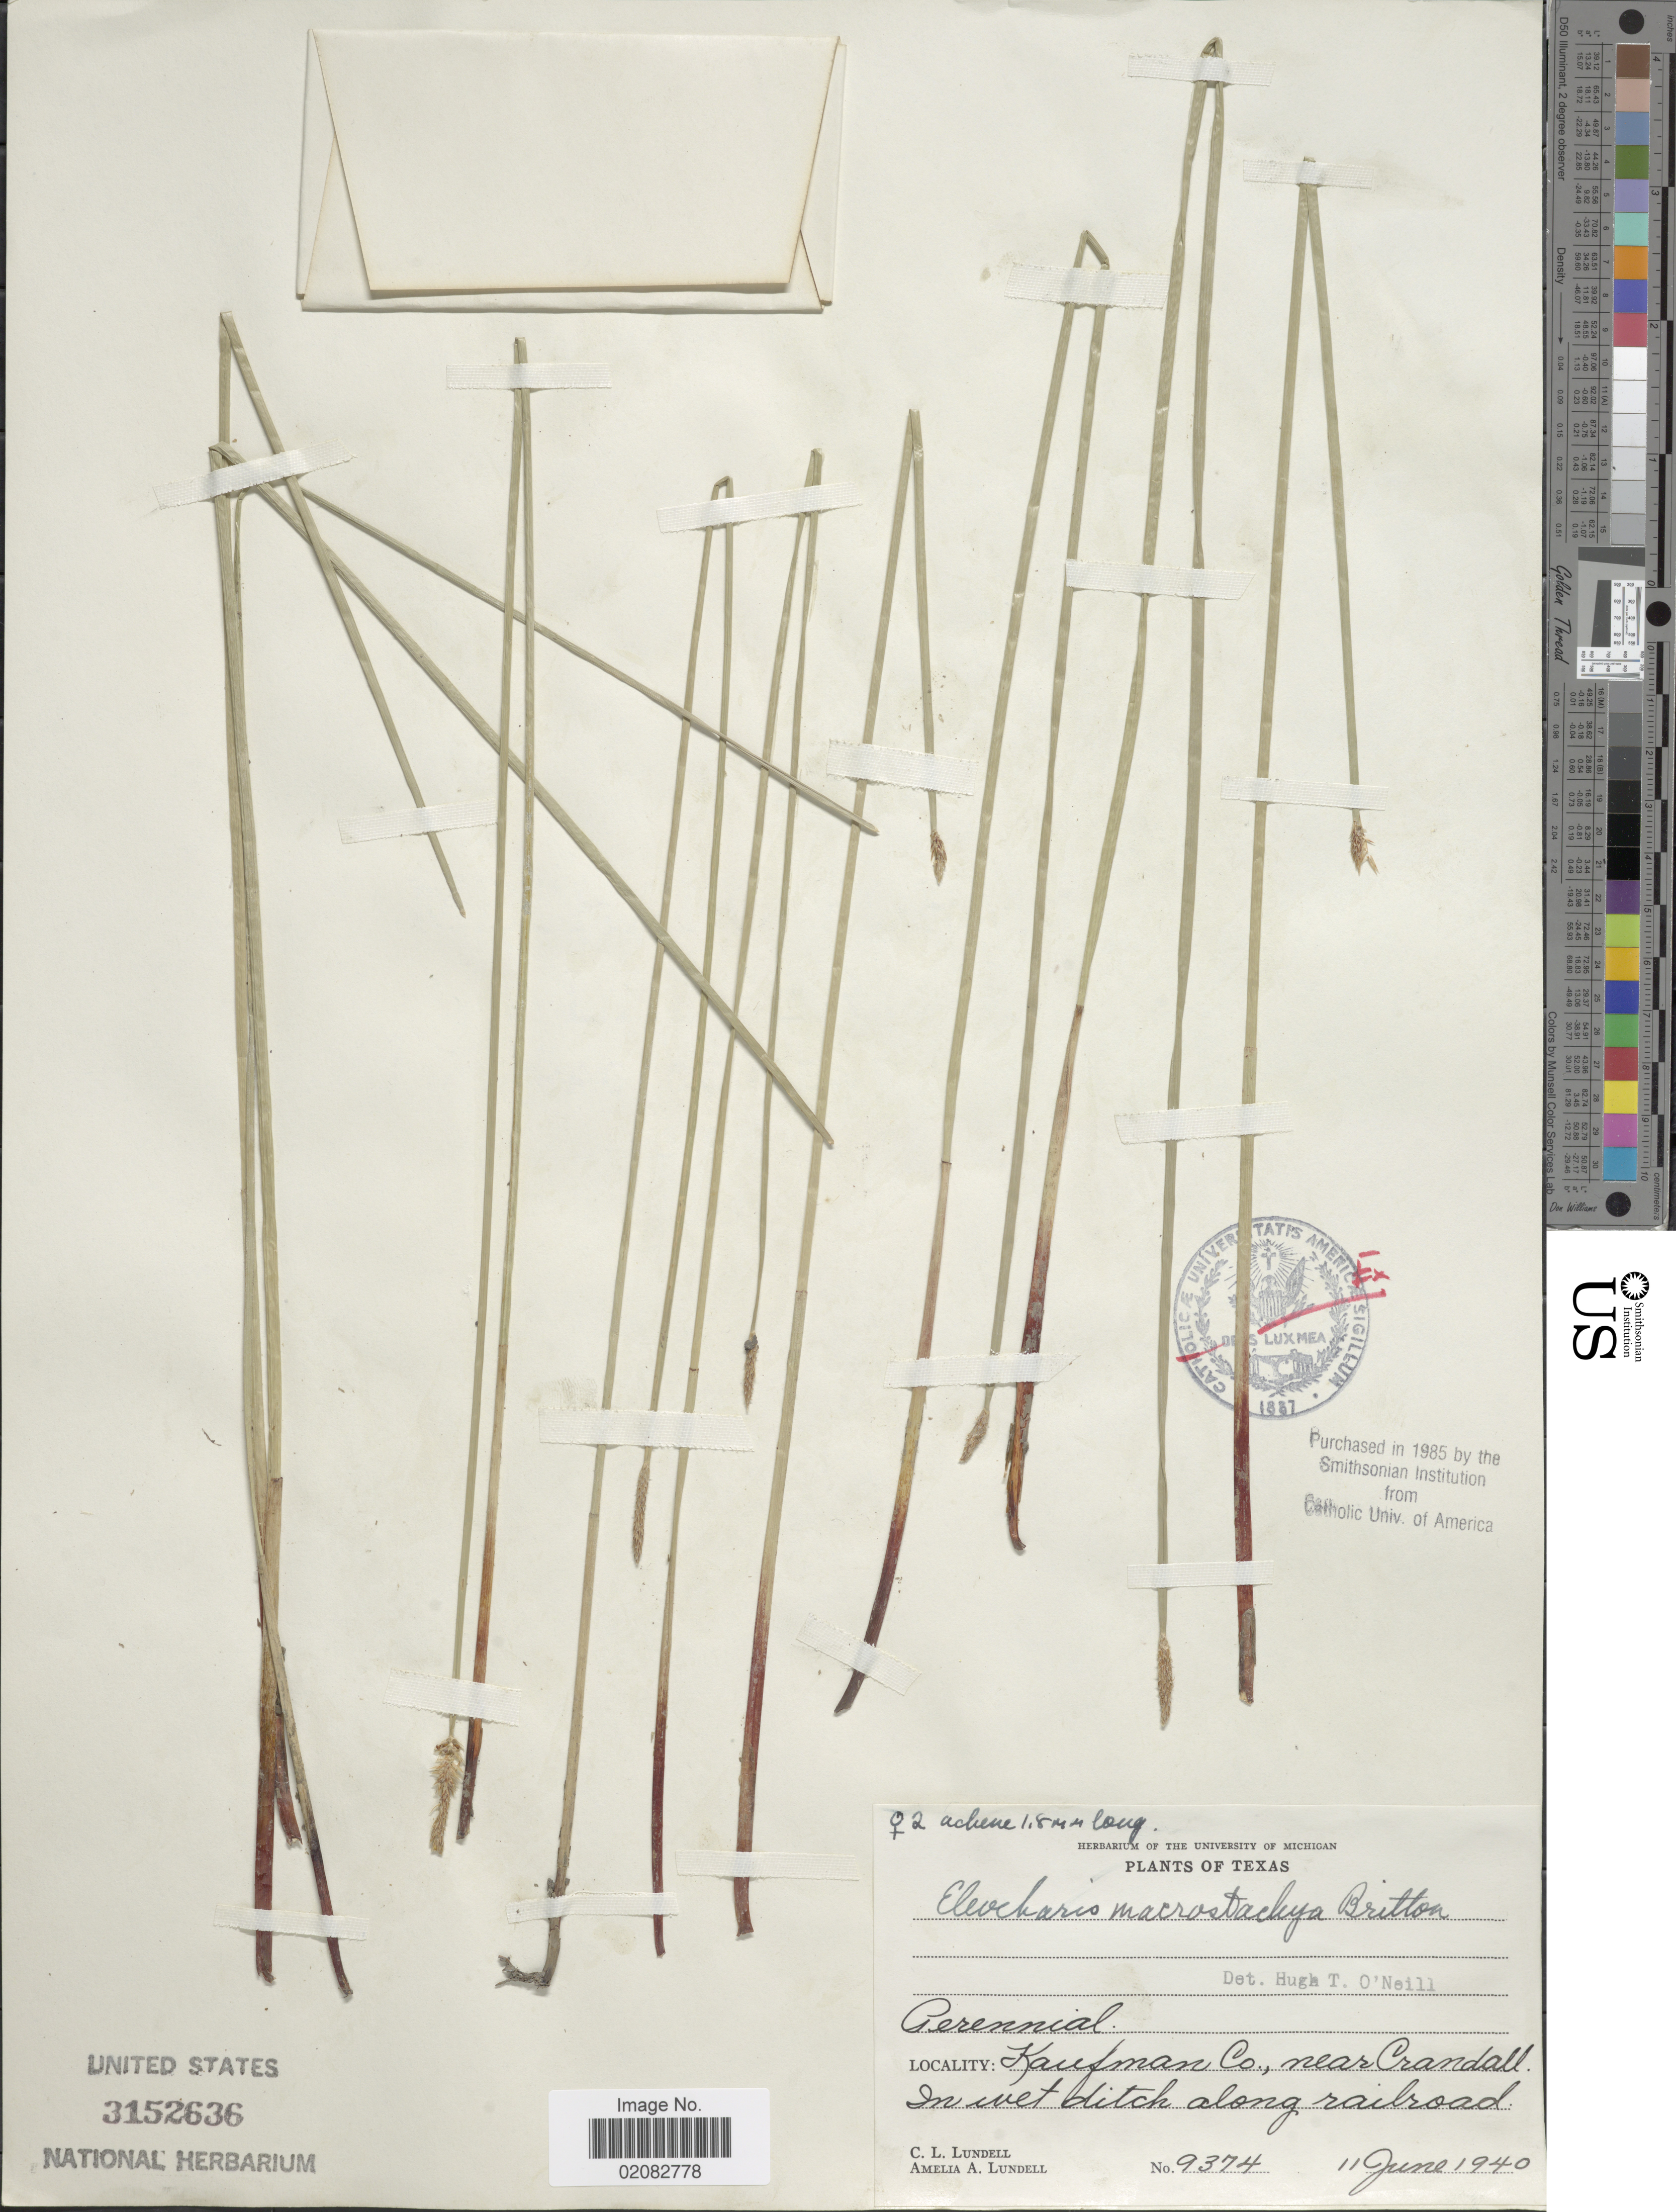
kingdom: Plantae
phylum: Tracheophyta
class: Liliopsida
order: Poales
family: Cyperaceae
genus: Eleocharis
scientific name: Eleocharis macrostachya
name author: Britton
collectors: C. L. Lundell & A. A. Lundell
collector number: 9374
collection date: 1940-06-11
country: United States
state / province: Texas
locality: Kaufman Co., near Crandall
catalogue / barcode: US 3152636